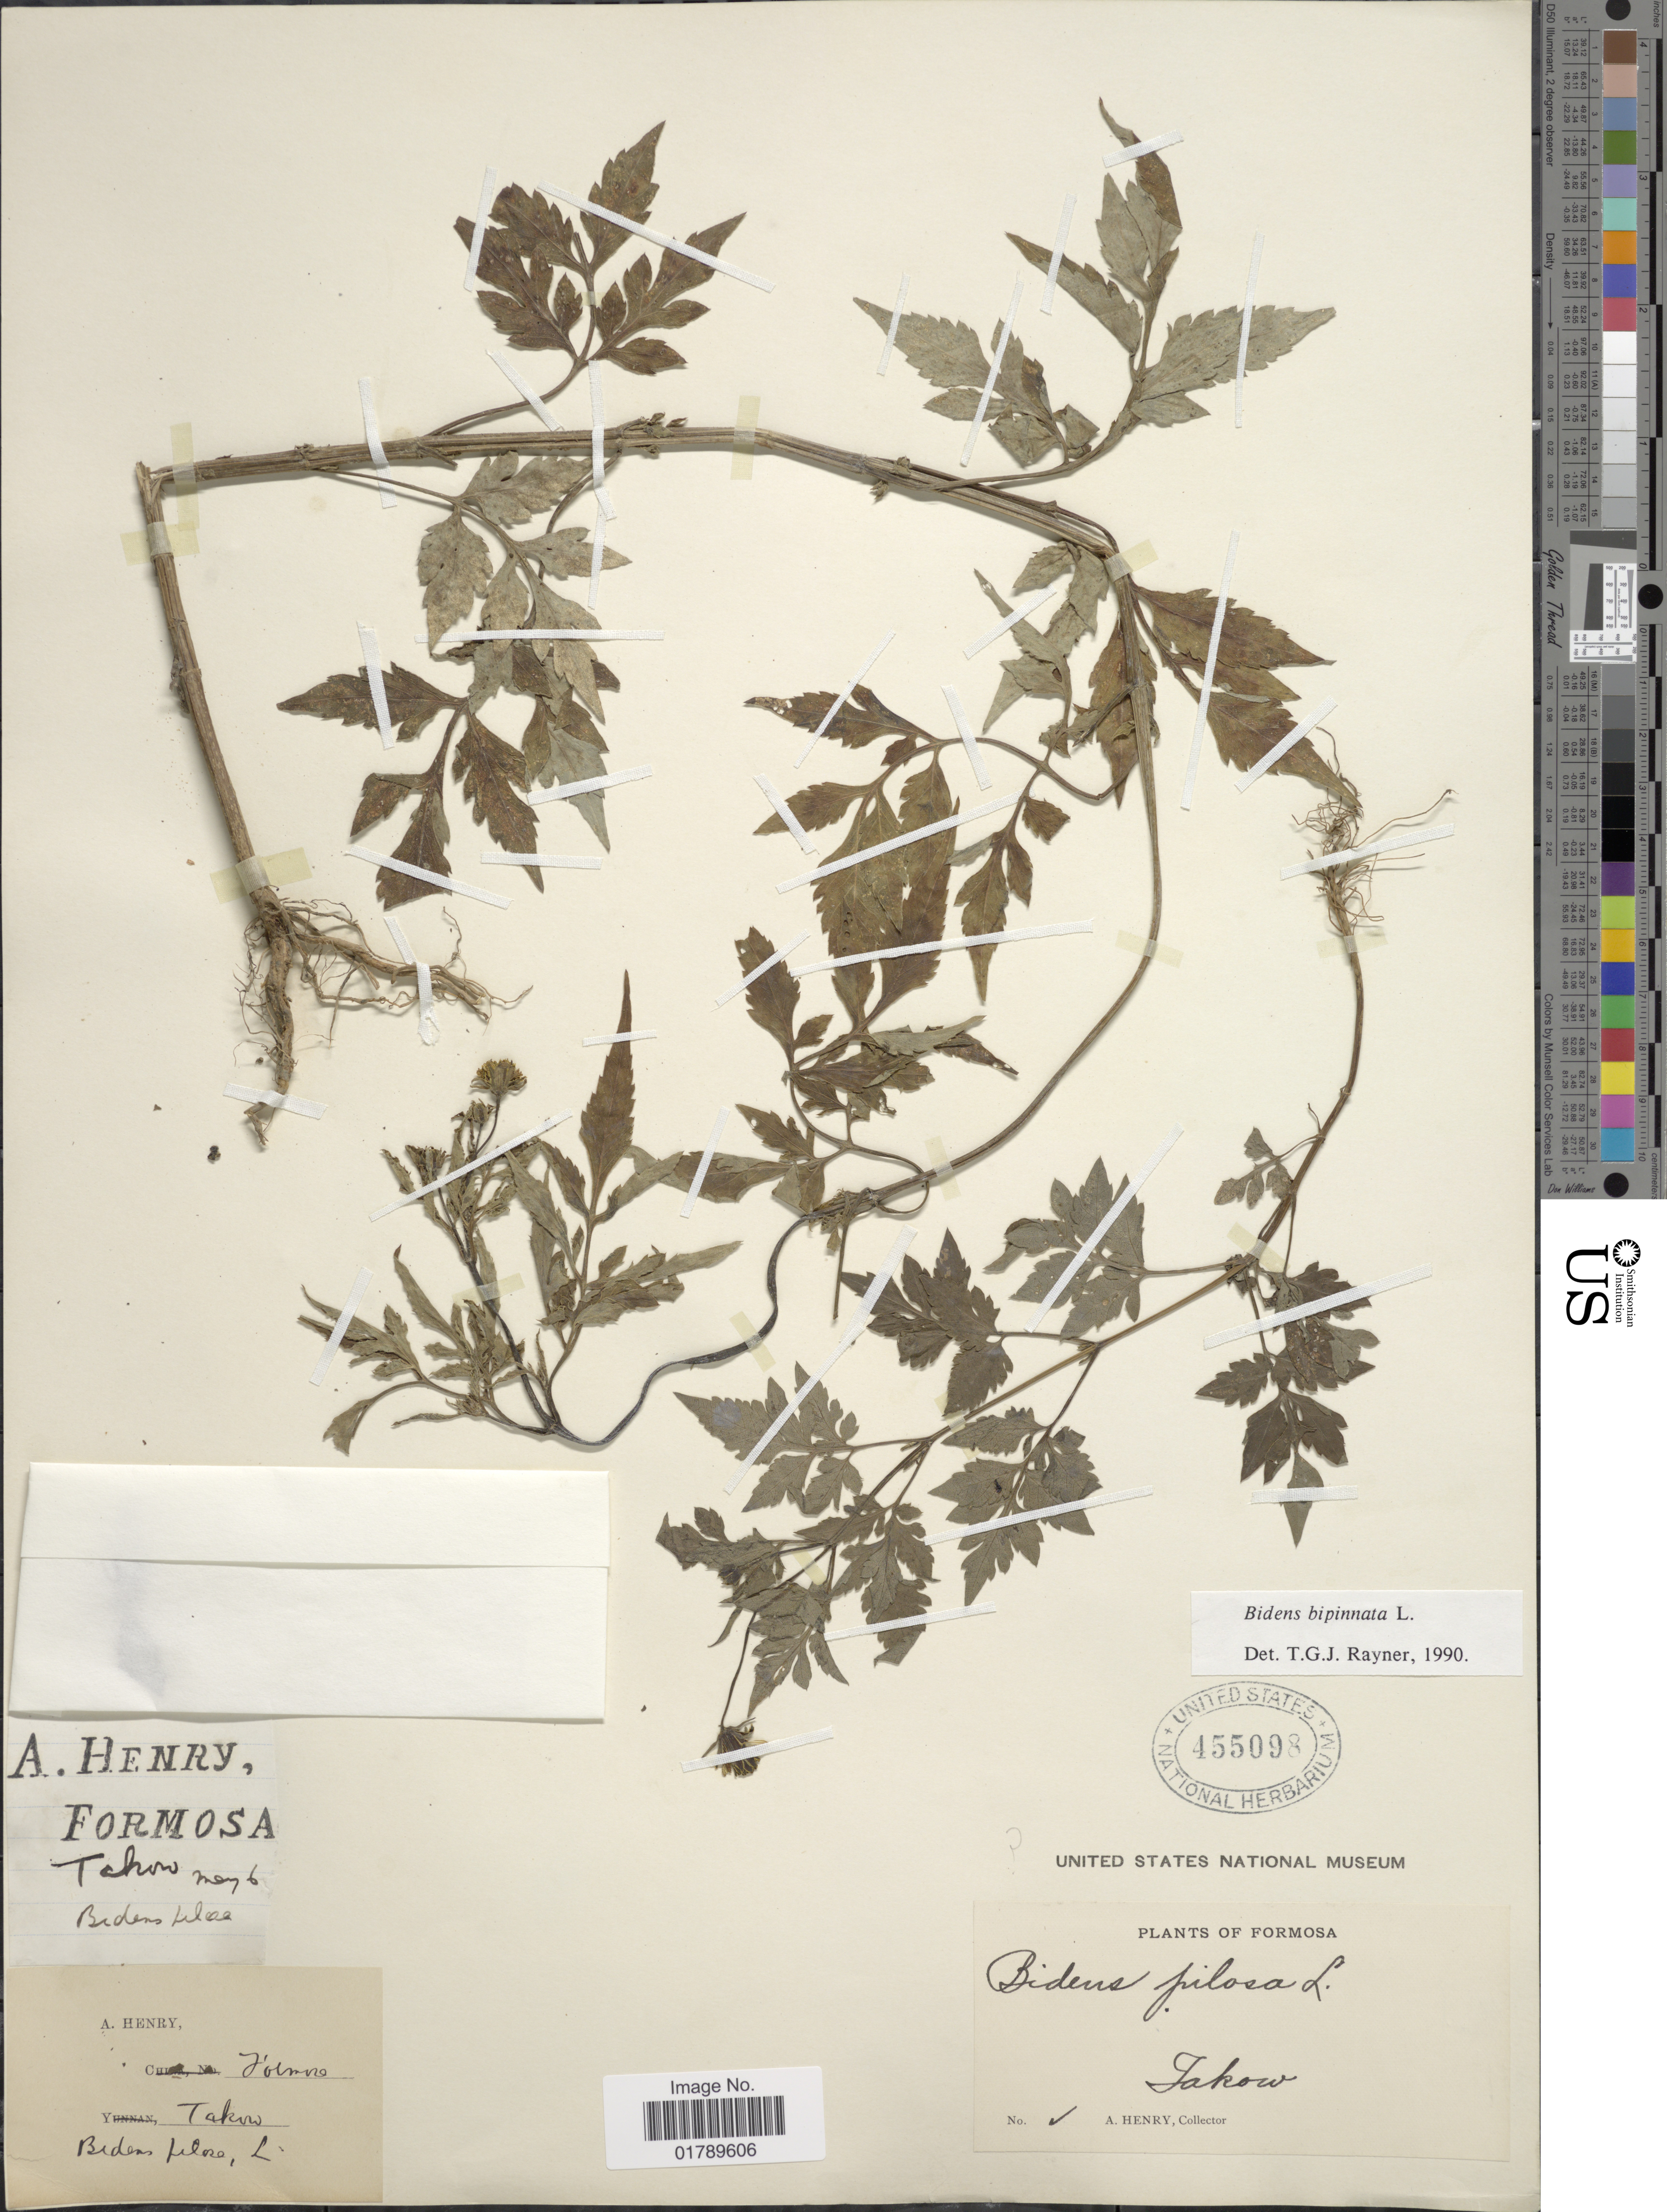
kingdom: Plantae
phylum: Tracheophyta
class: Magnoliopsida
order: Asterales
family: Asteraceae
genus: Bidens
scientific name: Bidens bipinnata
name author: L.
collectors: A. Henry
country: Taiwan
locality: Formosa. Takow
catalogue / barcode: US 455098